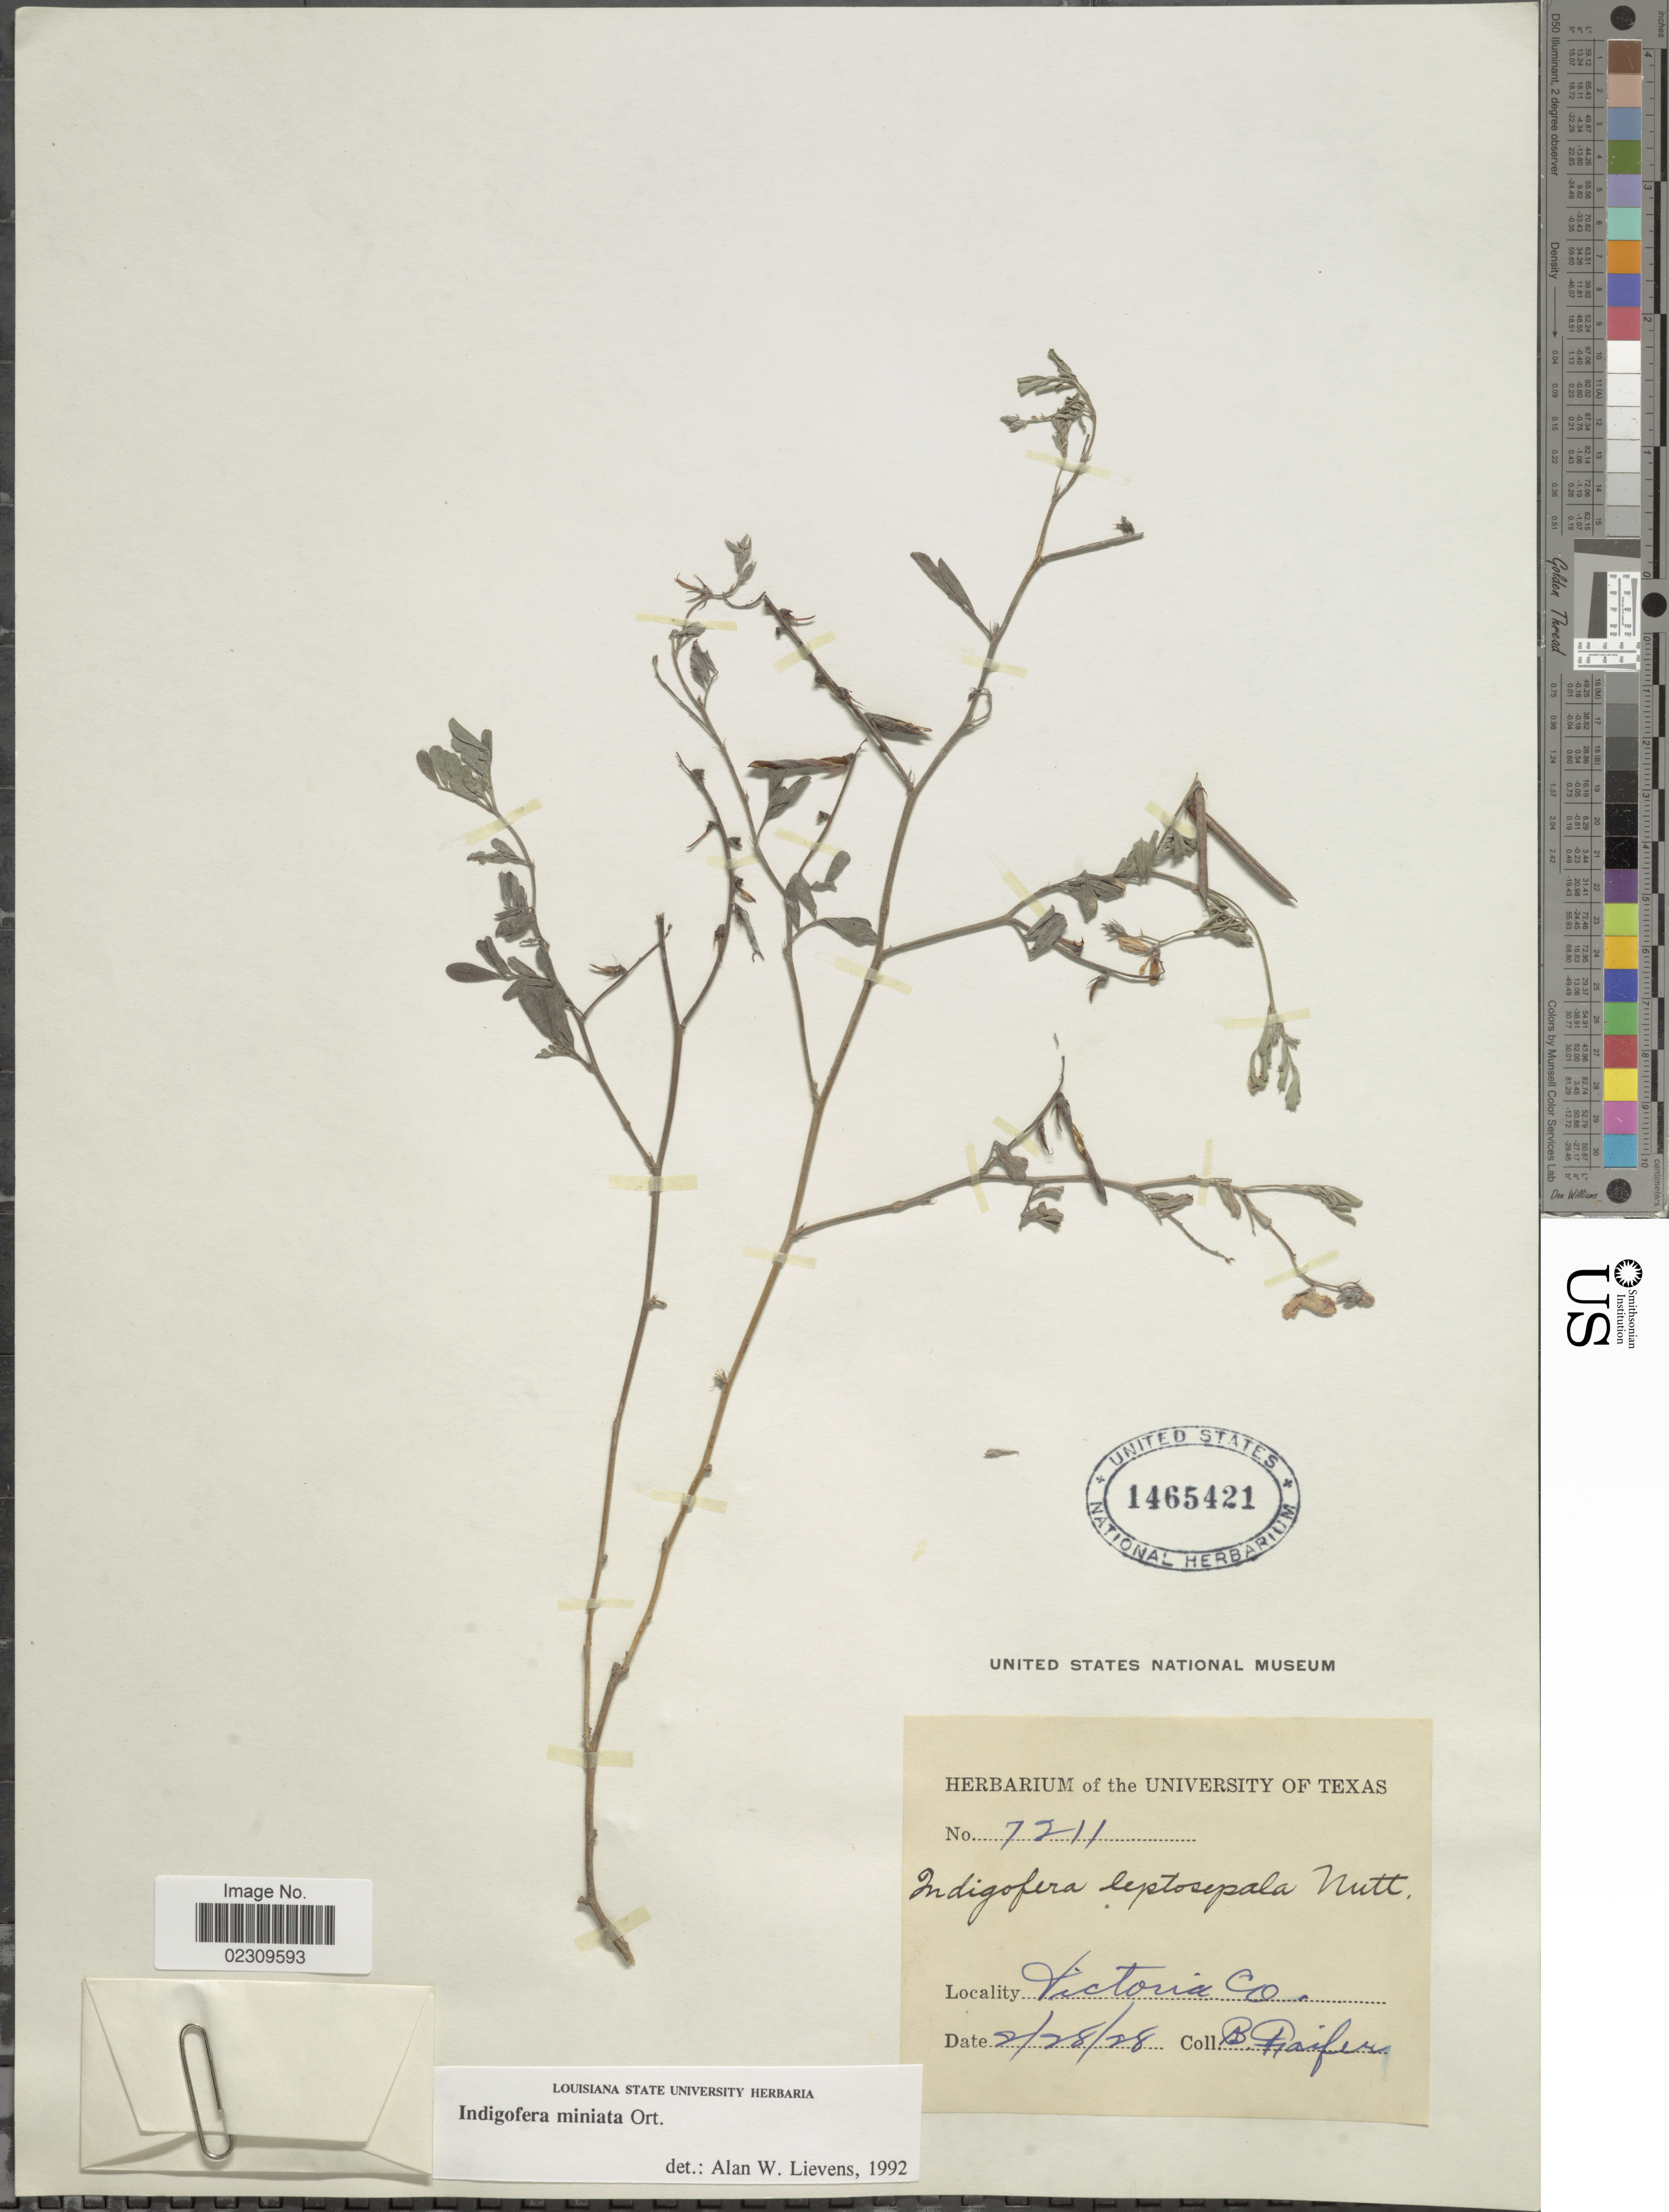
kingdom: Plantae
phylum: Tracheophyta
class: Magnoliopsida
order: Fabales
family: Fabaceae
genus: Indigofera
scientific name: Indigofera miniata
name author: Orteg.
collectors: B. Fairfer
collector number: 7211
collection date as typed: Transcribed d/m/y: 28/2/28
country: United States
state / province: Texas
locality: Victoria Co.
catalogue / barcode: US 1465421